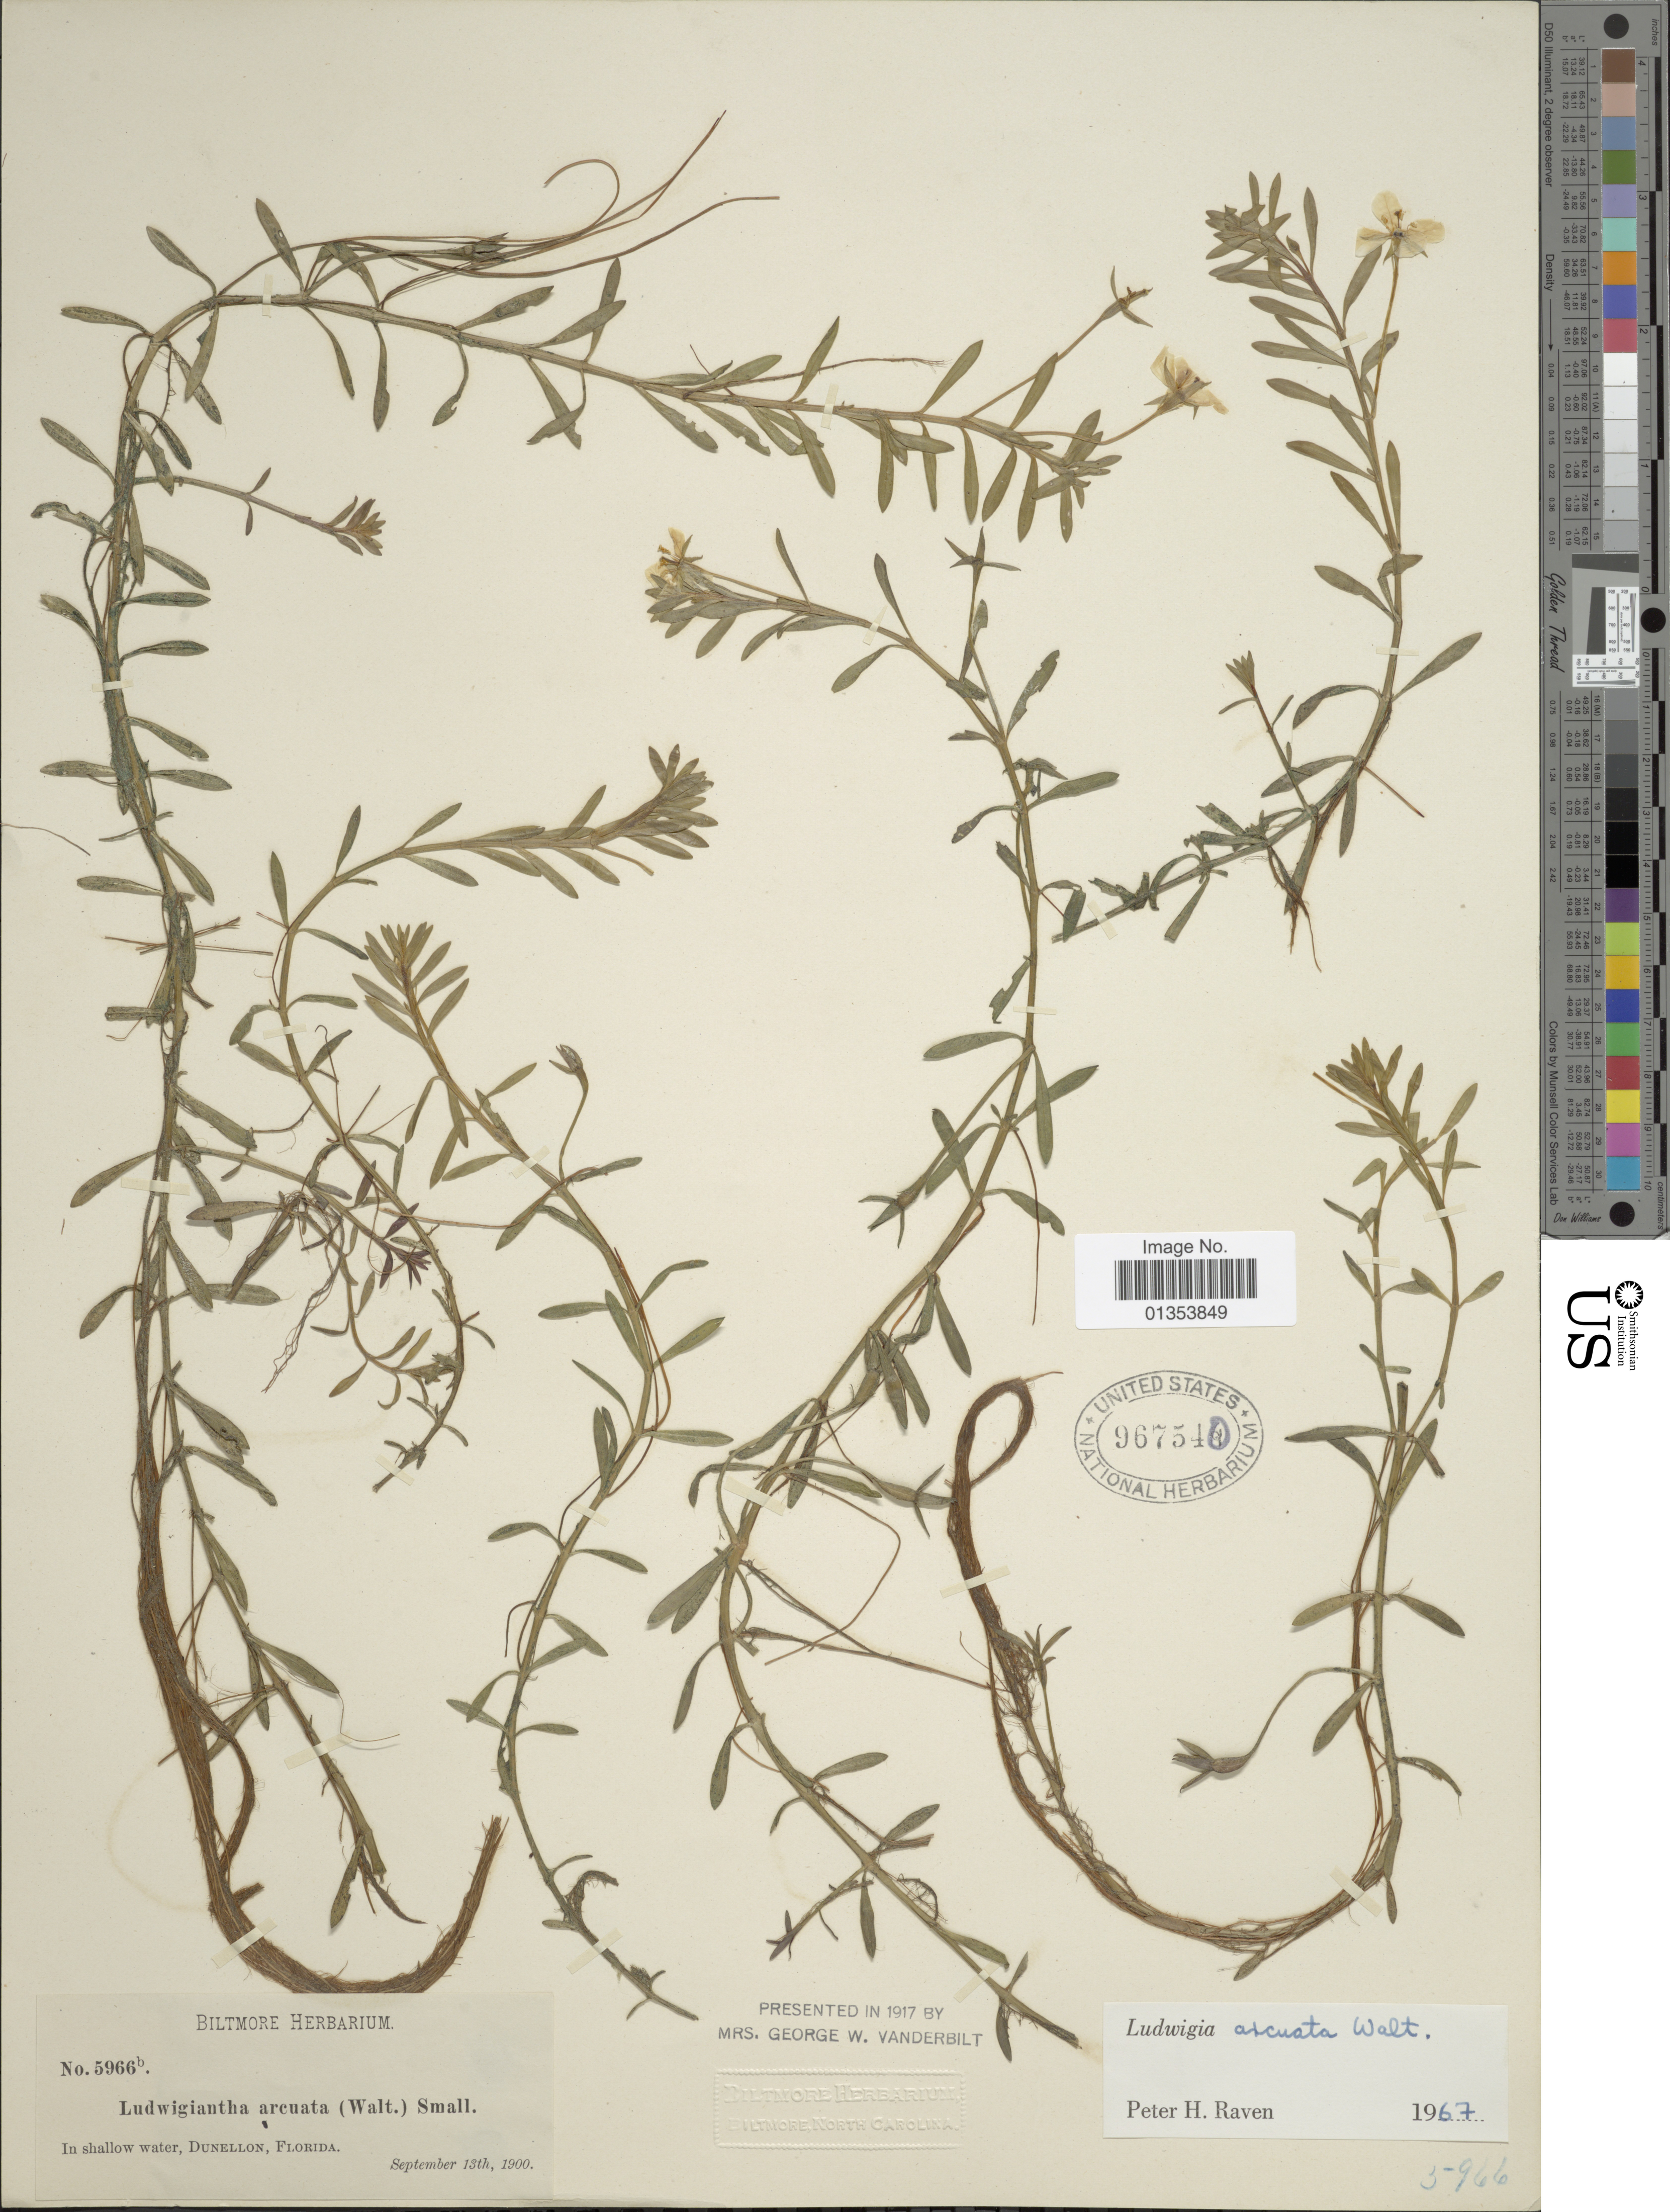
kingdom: Plantae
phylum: Tracheophyta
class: Magnoliopsida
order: Myrtales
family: Onagraceae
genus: Ludwigia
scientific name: Ludwigia arcuata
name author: Walter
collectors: ex herb. Biltmore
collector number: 5966b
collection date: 1900-09-13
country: United States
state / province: Florida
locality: Dunellon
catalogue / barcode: US 967540